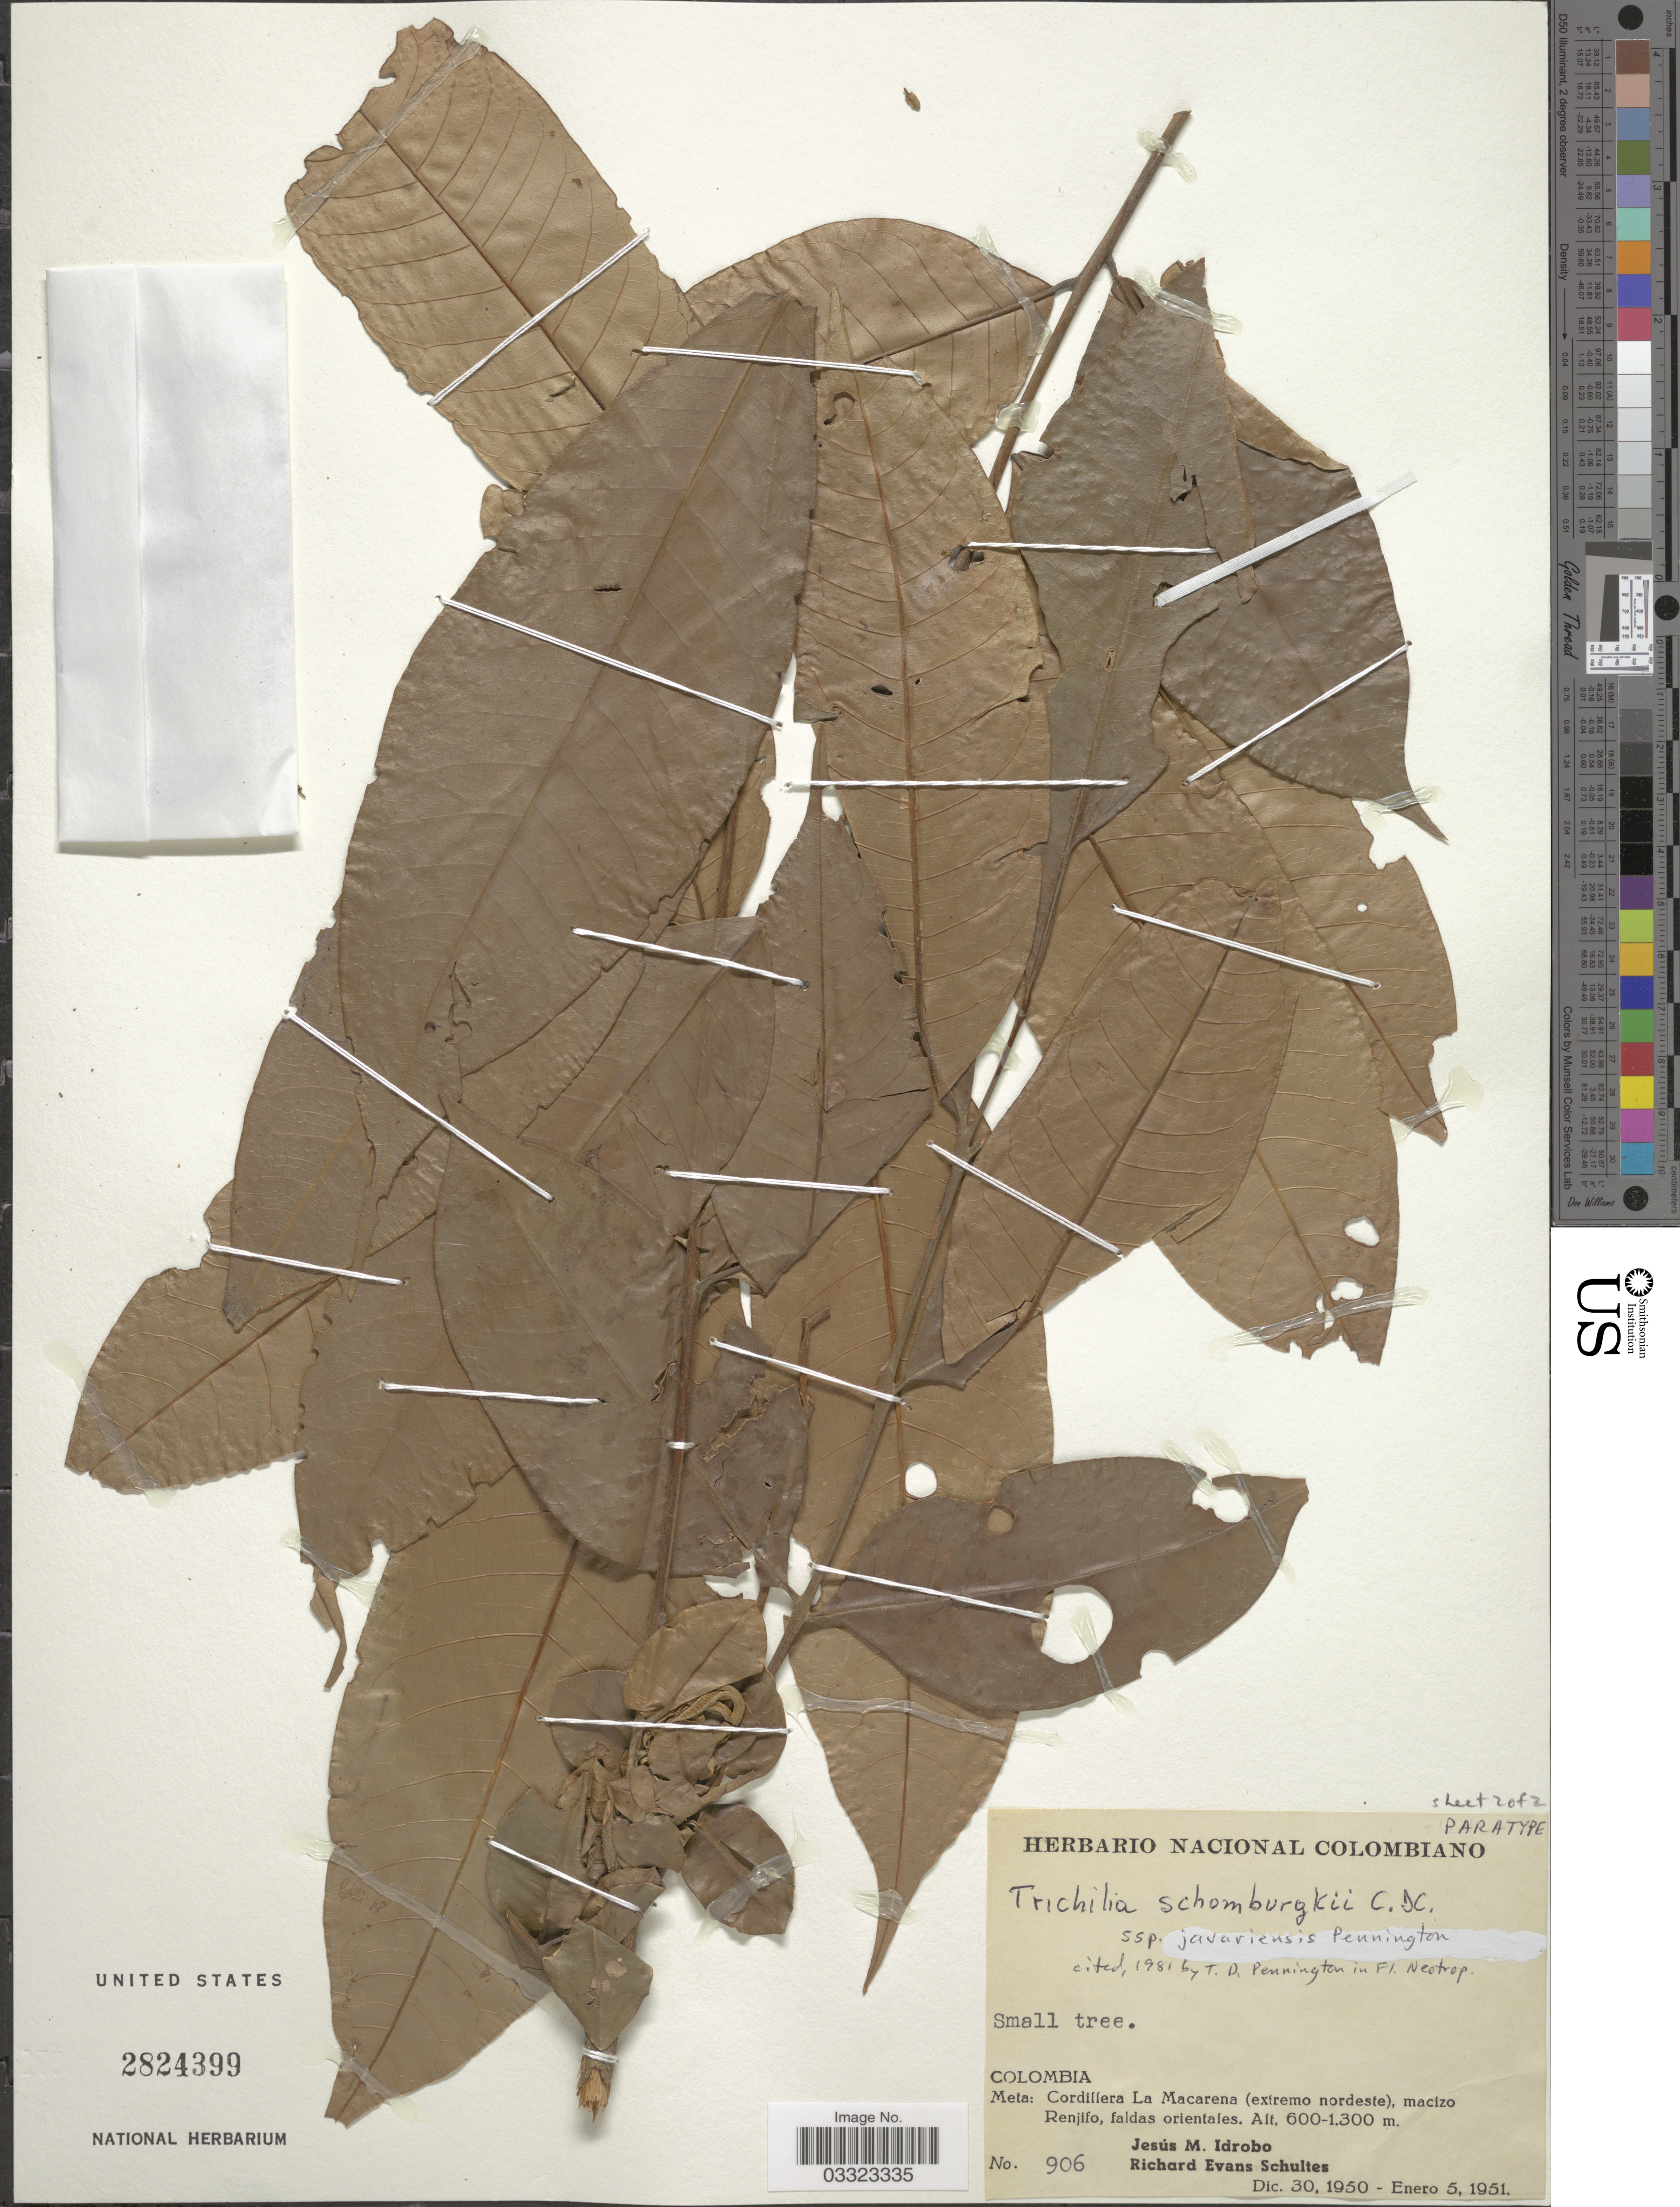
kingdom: Plantae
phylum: Tracheophyta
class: Magnoliopsida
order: Sapindales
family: Meliaceae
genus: Trichilia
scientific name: Trichilia schomburgkii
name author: C. DC.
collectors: J. M. Idrobo & R. E. Schultes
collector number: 906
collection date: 1950-12-30/1951-01-05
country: Colombia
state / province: Meta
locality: Cordillera La Macarena (extremo nordeste), macizo Renjifo, faldas orientales.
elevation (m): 600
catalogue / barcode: US 2824399